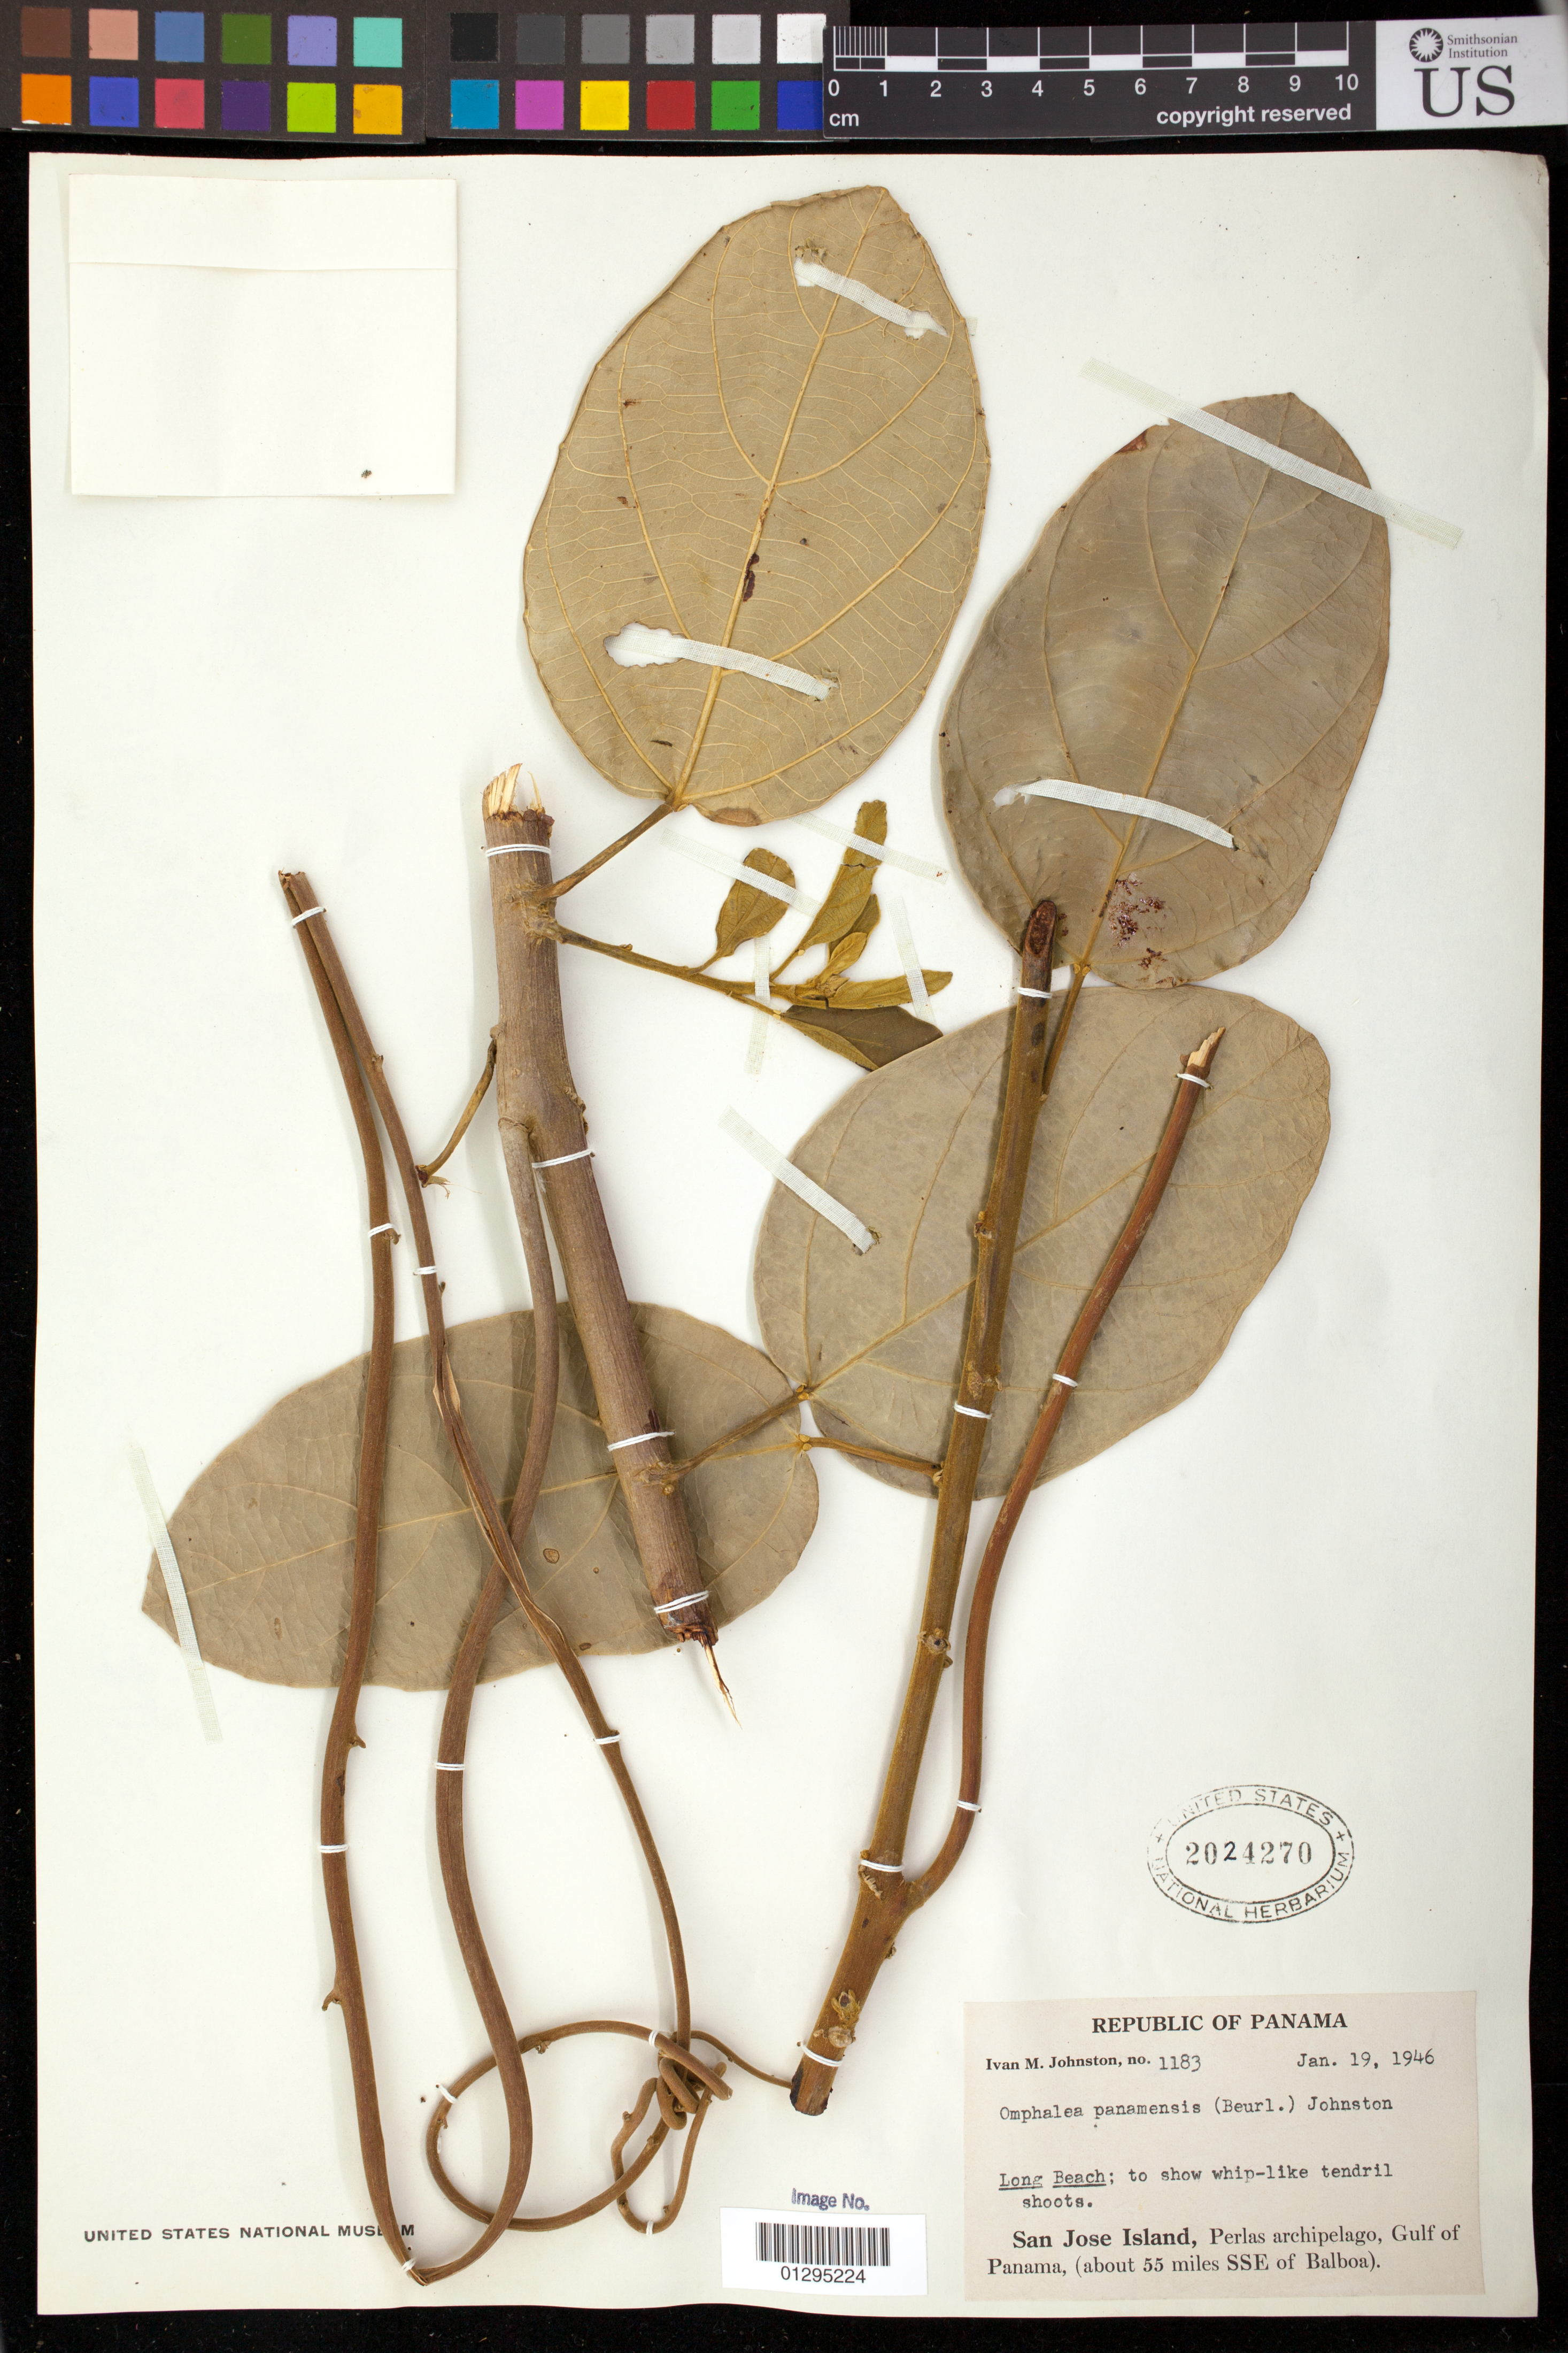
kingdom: Plantae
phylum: Tracheophyta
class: Magnoliopsida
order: Malpighiales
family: Euphorbiaceae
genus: Omphalea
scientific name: Omphalea diandra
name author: L.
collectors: I.M. Johnston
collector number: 1183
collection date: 1946-01-19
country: Panama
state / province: Panamá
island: Perlas Is.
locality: San Jose Island, Perlas archipelago, Gulf of Panama (about 55 miles SSE of Balboa).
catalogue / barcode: US 2024270